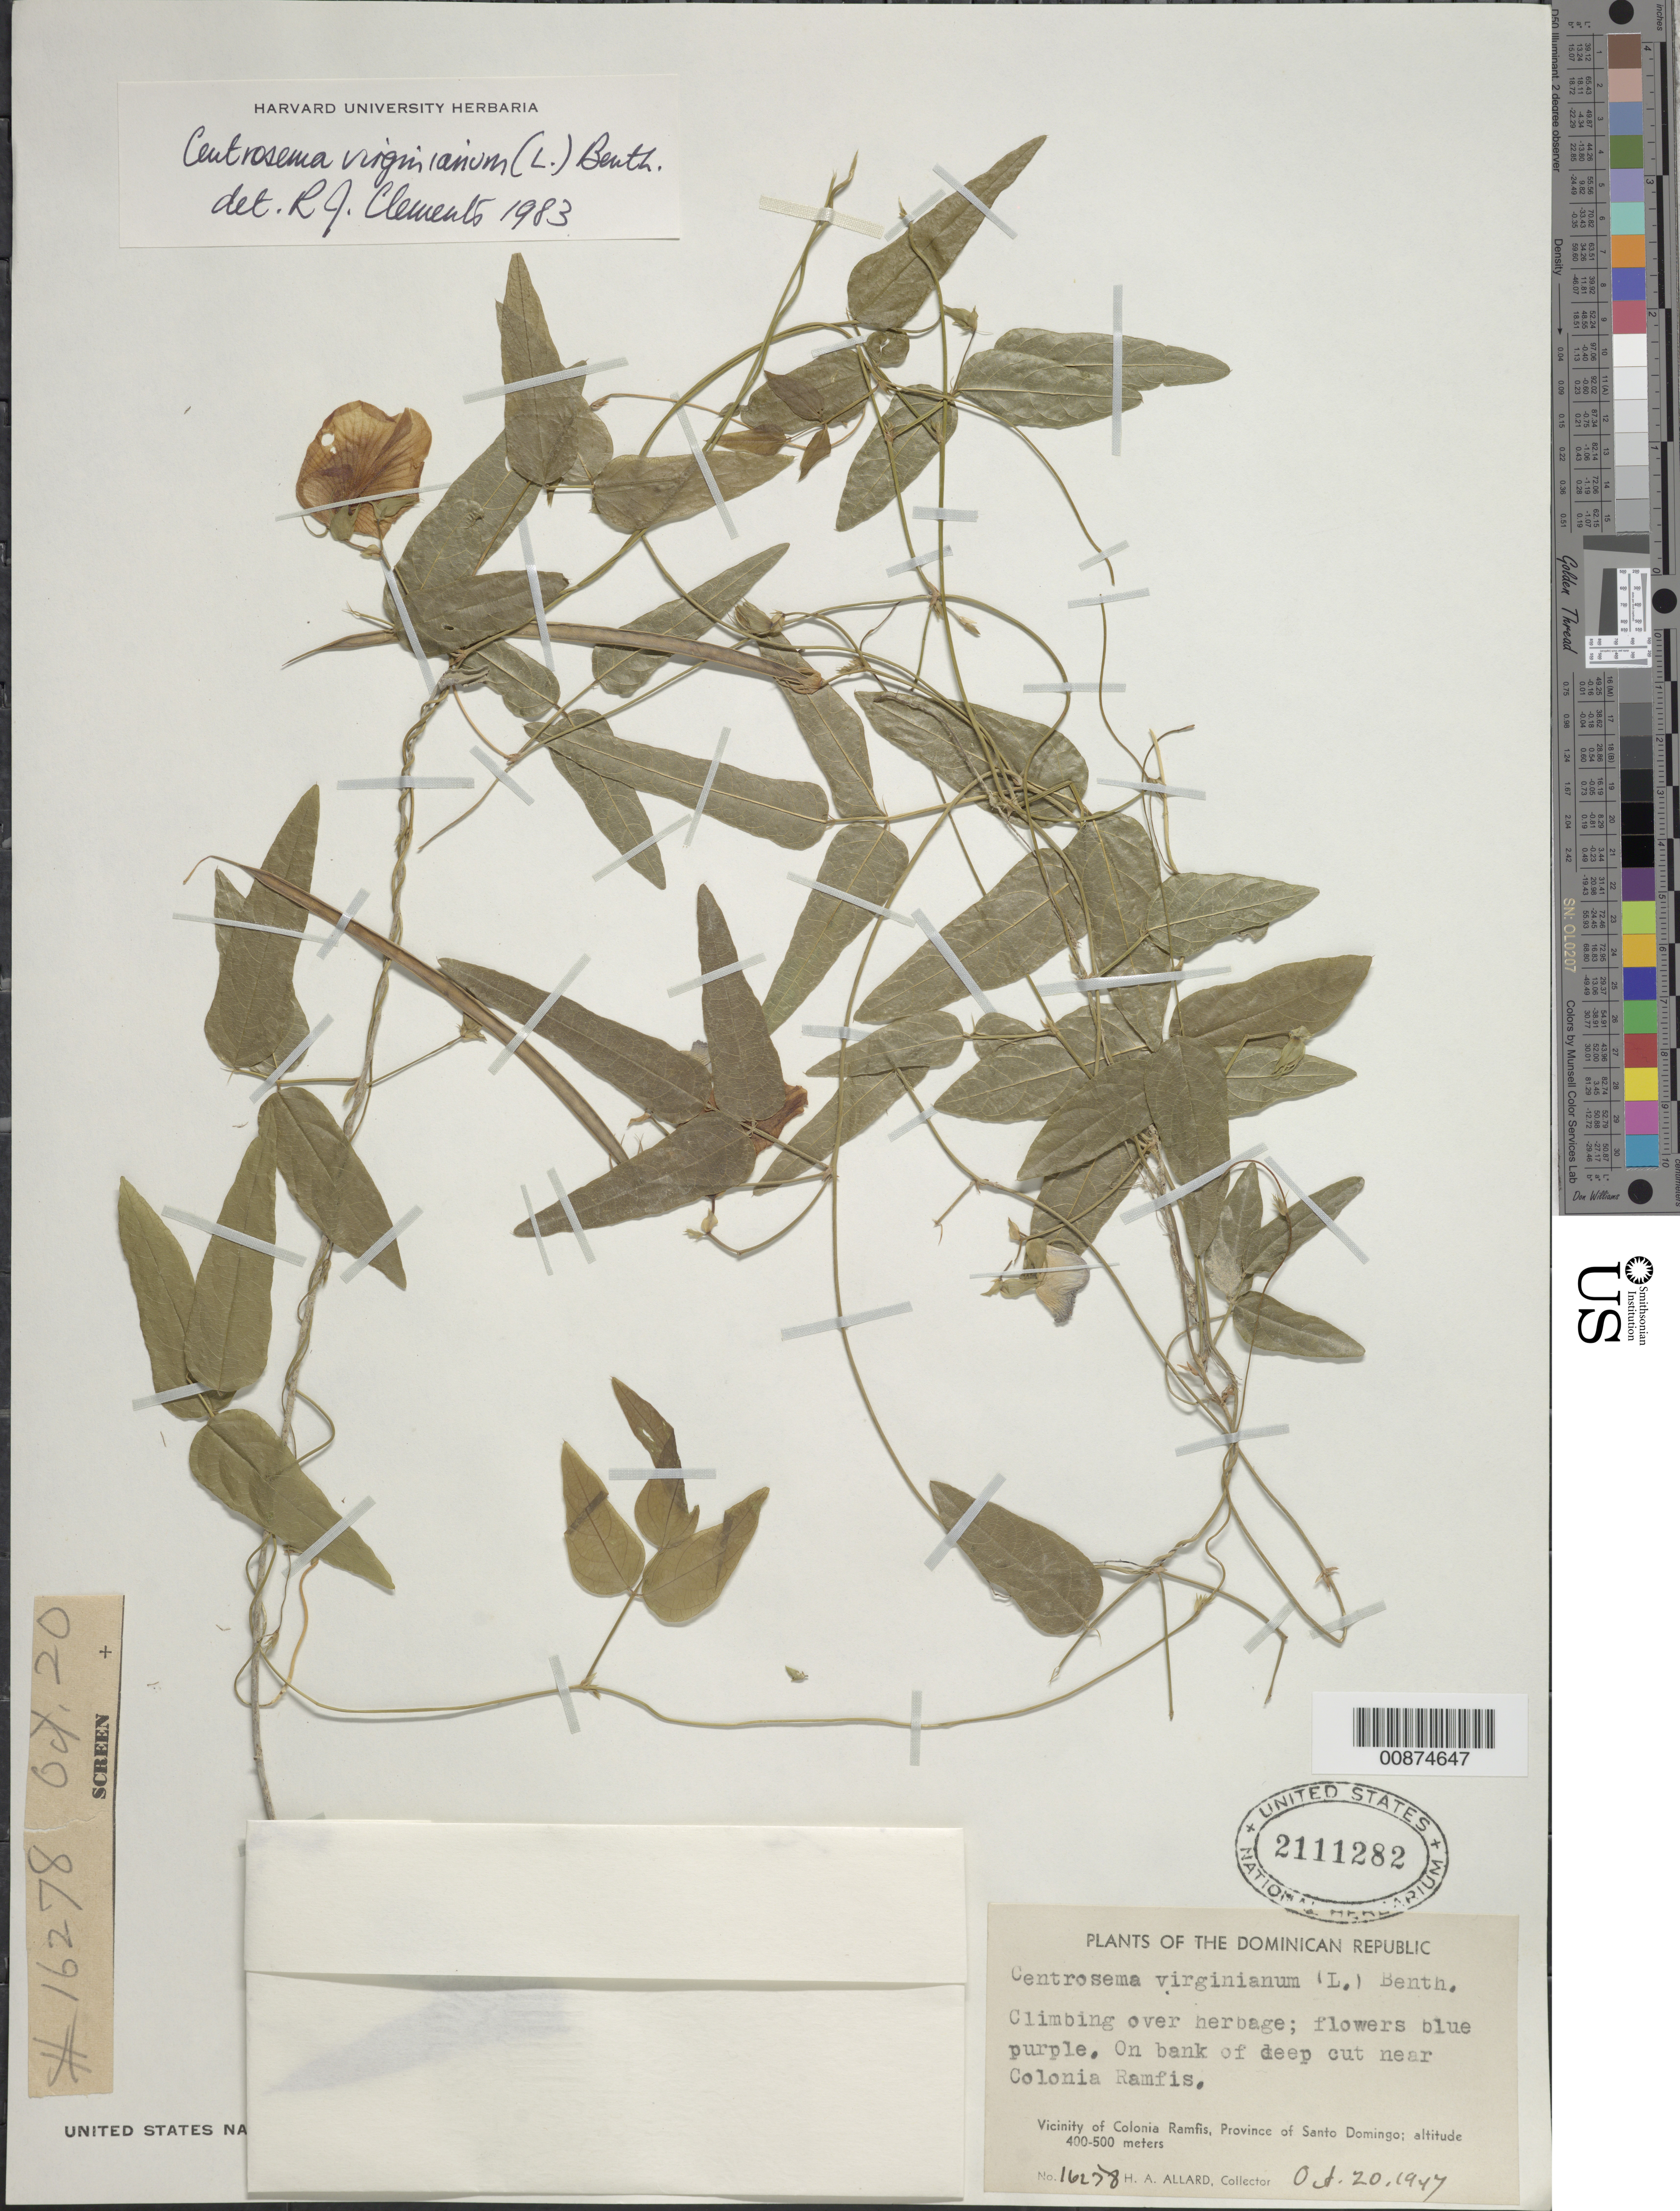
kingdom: Plantae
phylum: Tracheophyta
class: Magnoliopsida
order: Fabales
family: Fabaceae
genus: Centrosema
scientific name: Centrosema virginianum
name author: (L.) Benth.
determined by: Clements, R. J.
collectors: H. A. Allard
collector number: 16278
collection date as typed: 20 Oct 1947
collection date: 1947-10-20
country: Dominican Republic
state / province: Santo Domingo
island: Hispaniola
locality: Vicinity of Colonia Ramfis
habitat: Climbing over herbage. On bank on deep cut.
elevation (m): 400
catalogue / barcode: US 2111282